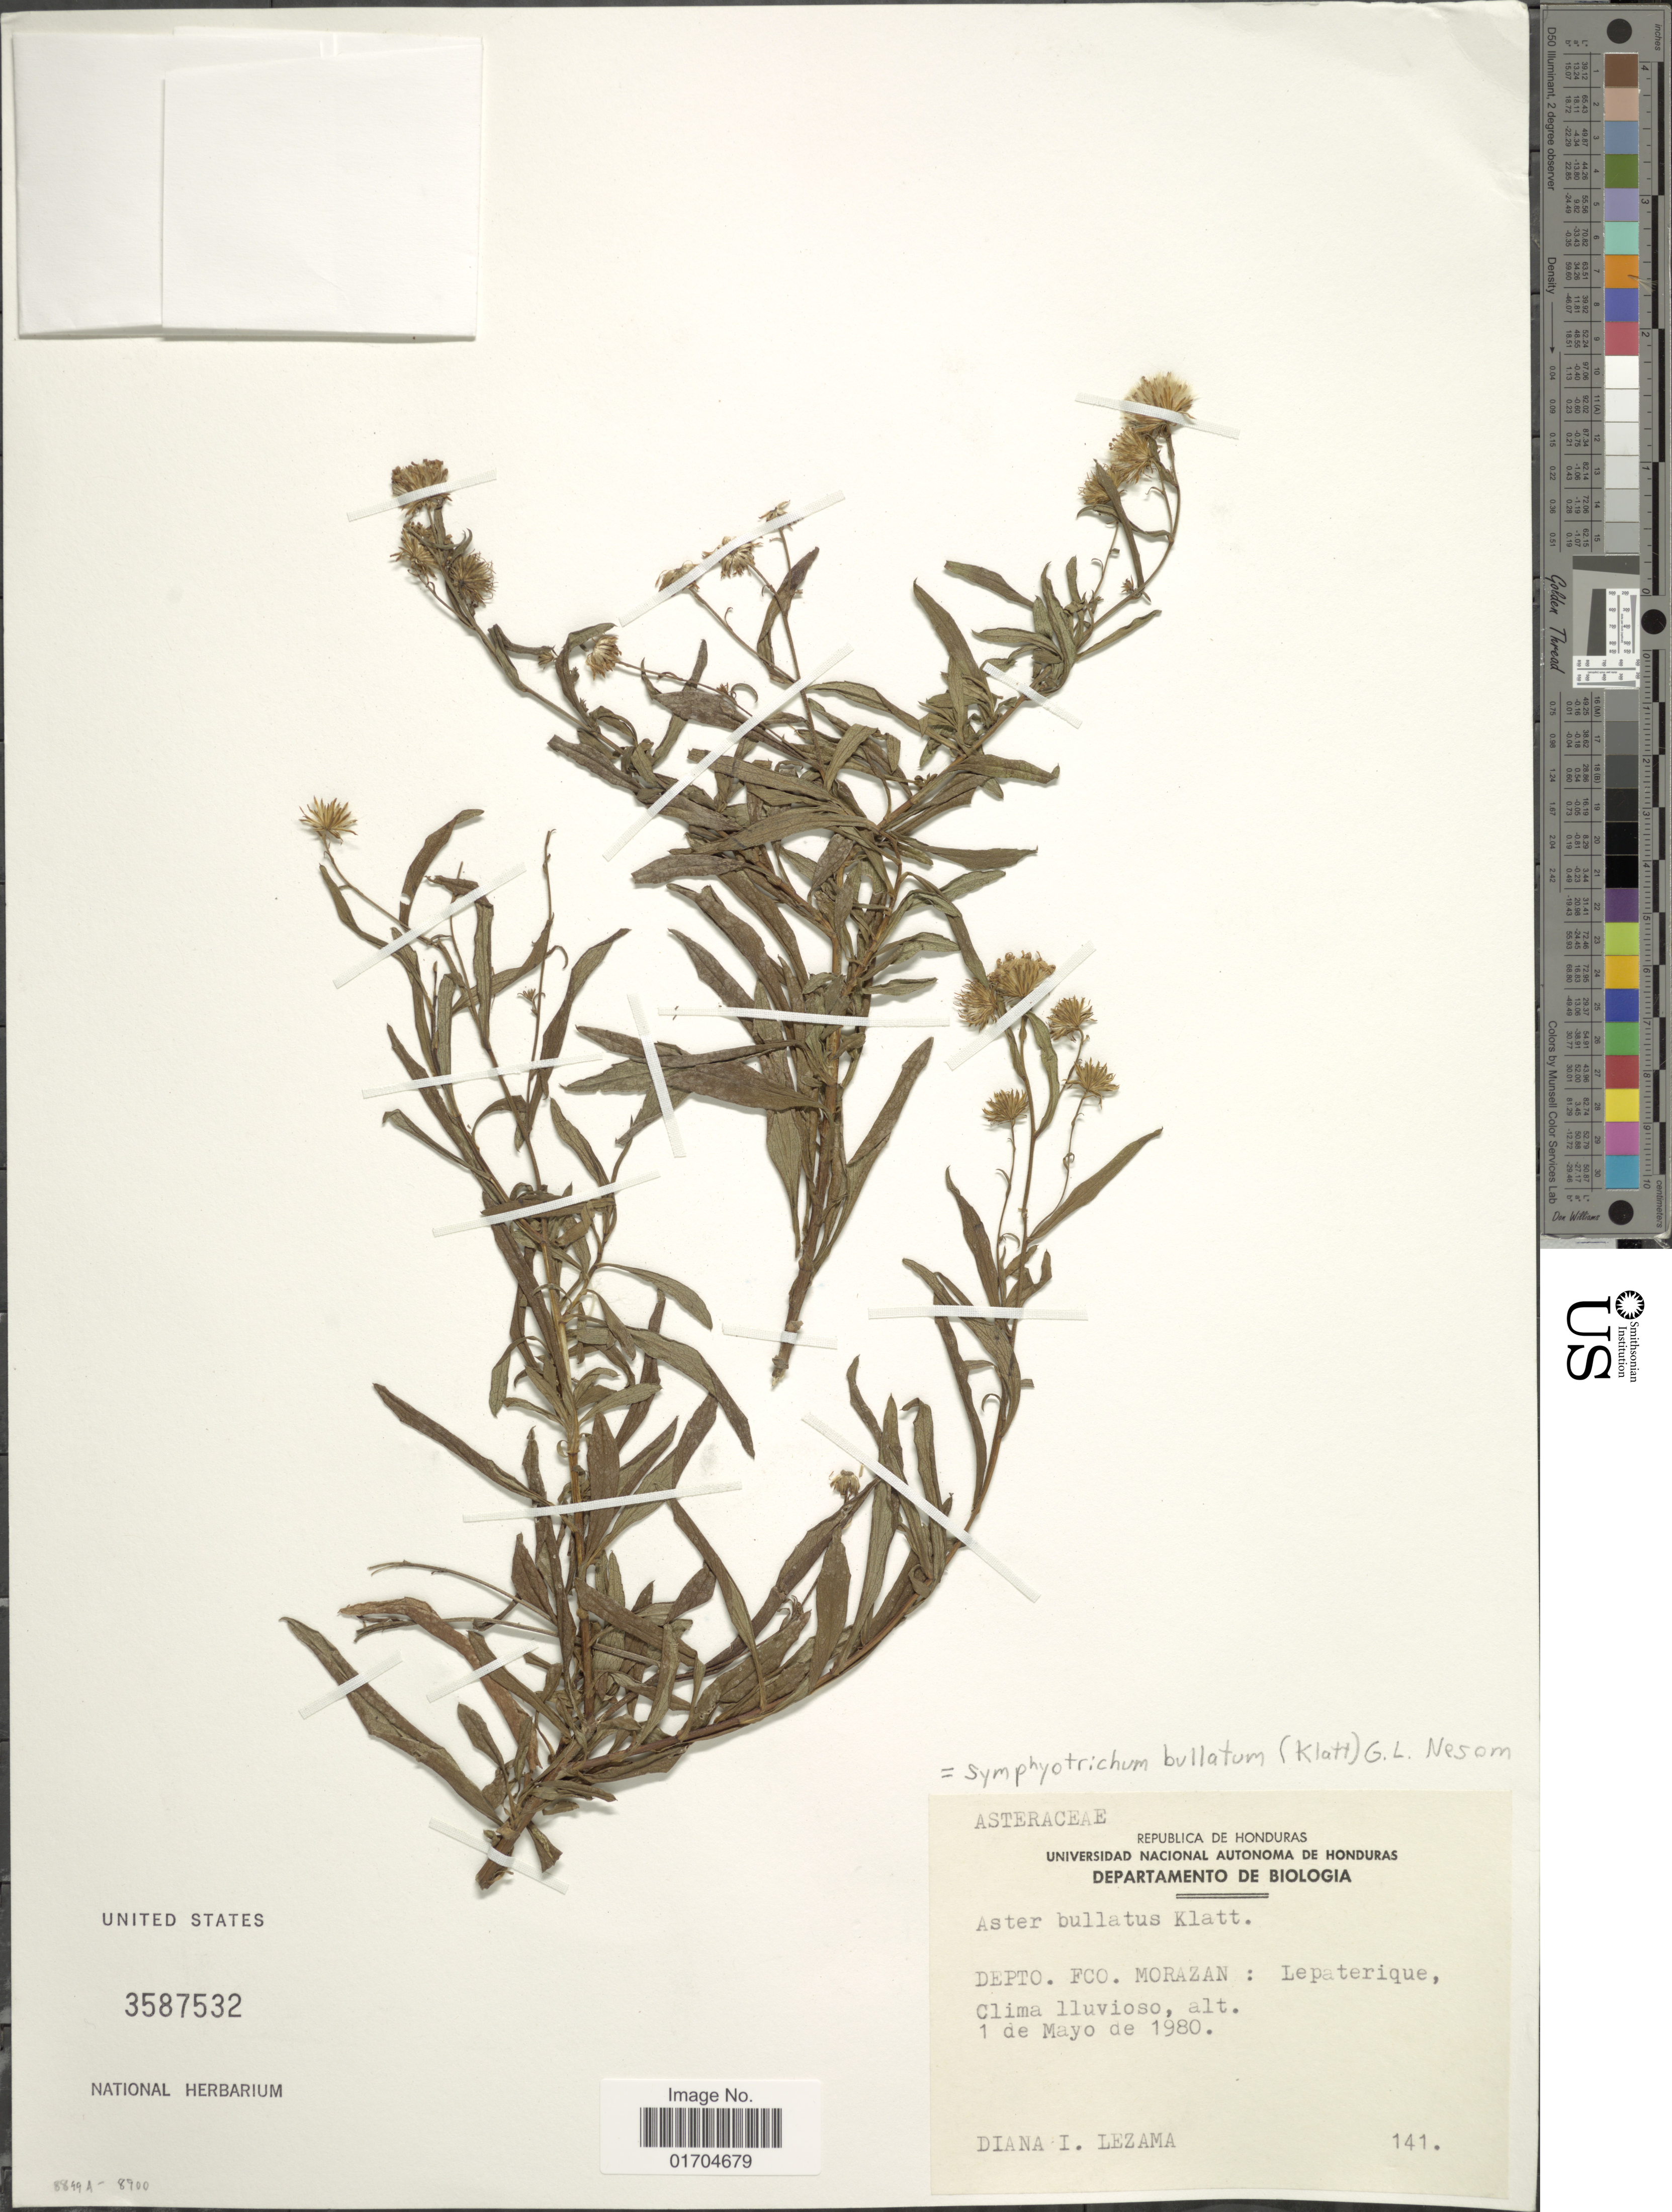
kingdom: Plantae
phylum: Tracheophyta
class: Magnoliopsida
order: Asterales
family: Asteraceae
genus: Symphyotrichum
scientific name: Symphyotrichum bullatum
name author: (Klatt) G.L. Nesom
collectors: D. I. Lezama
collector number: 141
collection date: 1980-05-01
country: Honduras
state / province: Fco. Morazán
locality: Depto. Fco. Morazan: Lepaterique, Clima Iluvioso.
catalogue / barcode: US 3587532